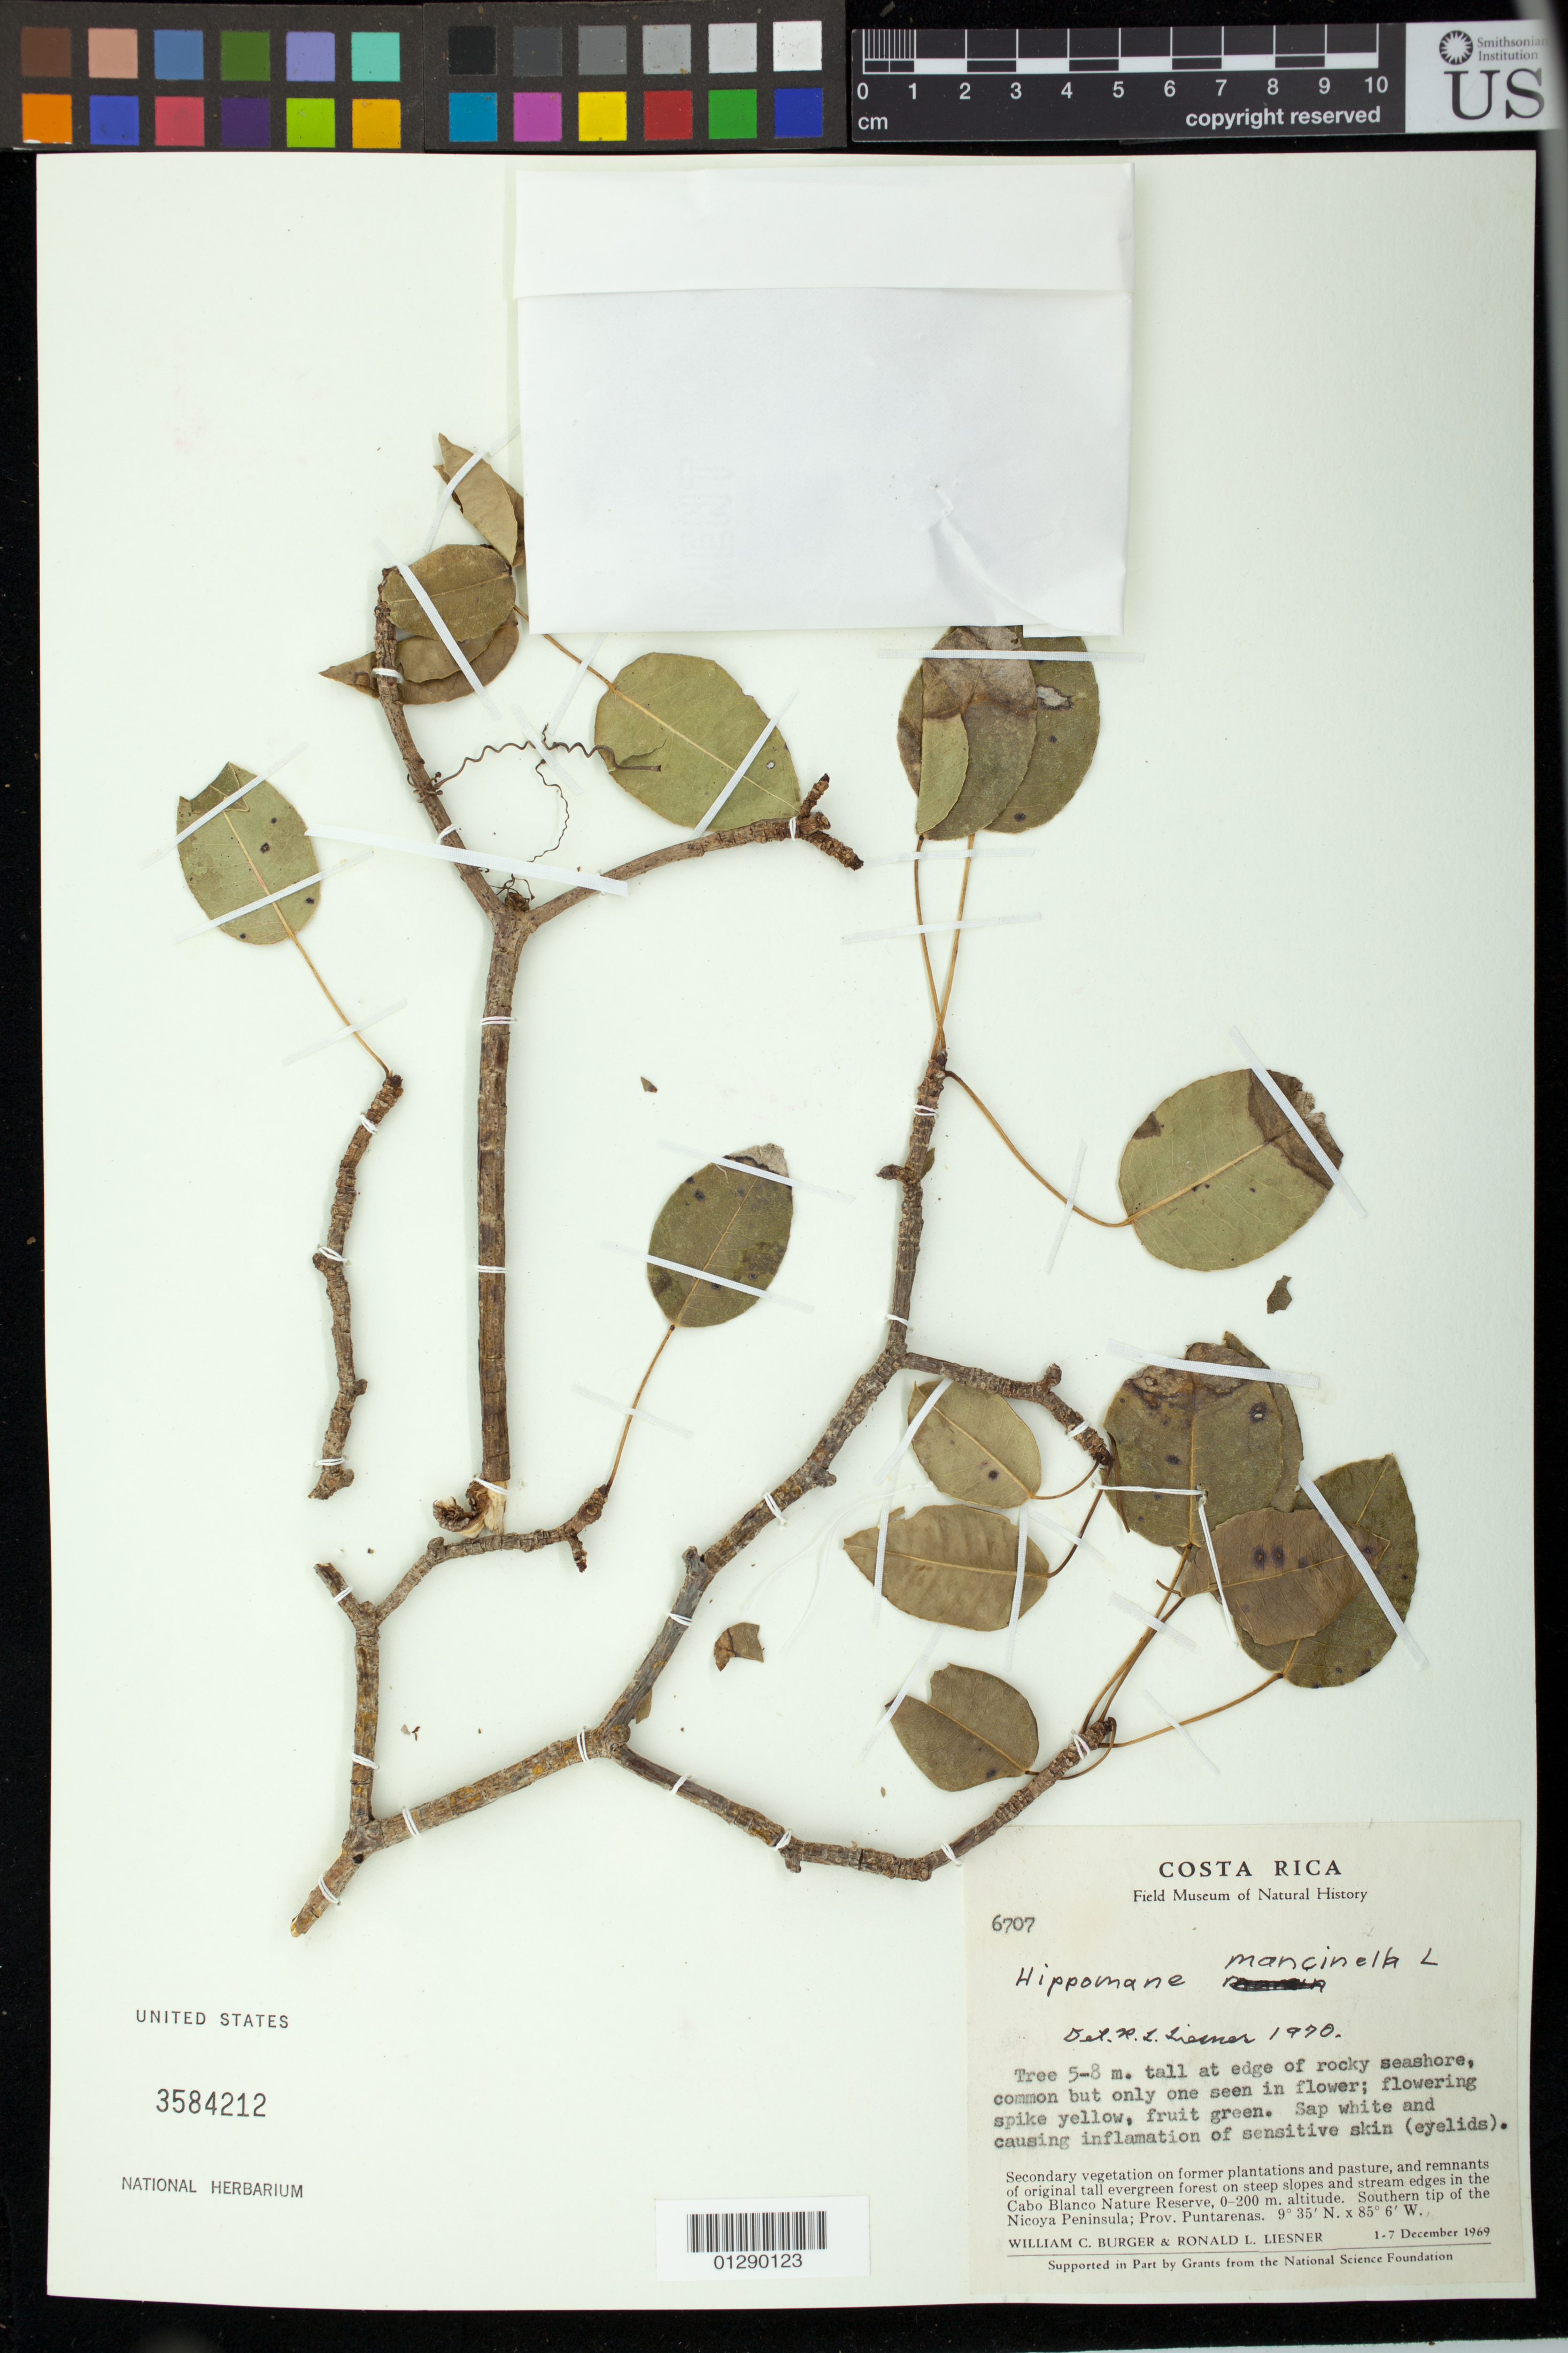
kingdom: Plantae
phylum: Tracheophyta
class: Magnoliopsida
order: Malpighiales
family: Euphorbiaceae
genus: Hippomane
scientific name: Hippomane mancinella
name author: L.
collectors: W. Burger & R. L. Liesner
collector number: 6707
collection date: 1969-12-01/1969-12-07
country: Costa Rica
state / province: Puntarenas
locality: Cabo Blanco Nature Reserve. Southern tip of the Nicoya Peninsula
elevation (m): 0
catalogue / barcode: US 3584212